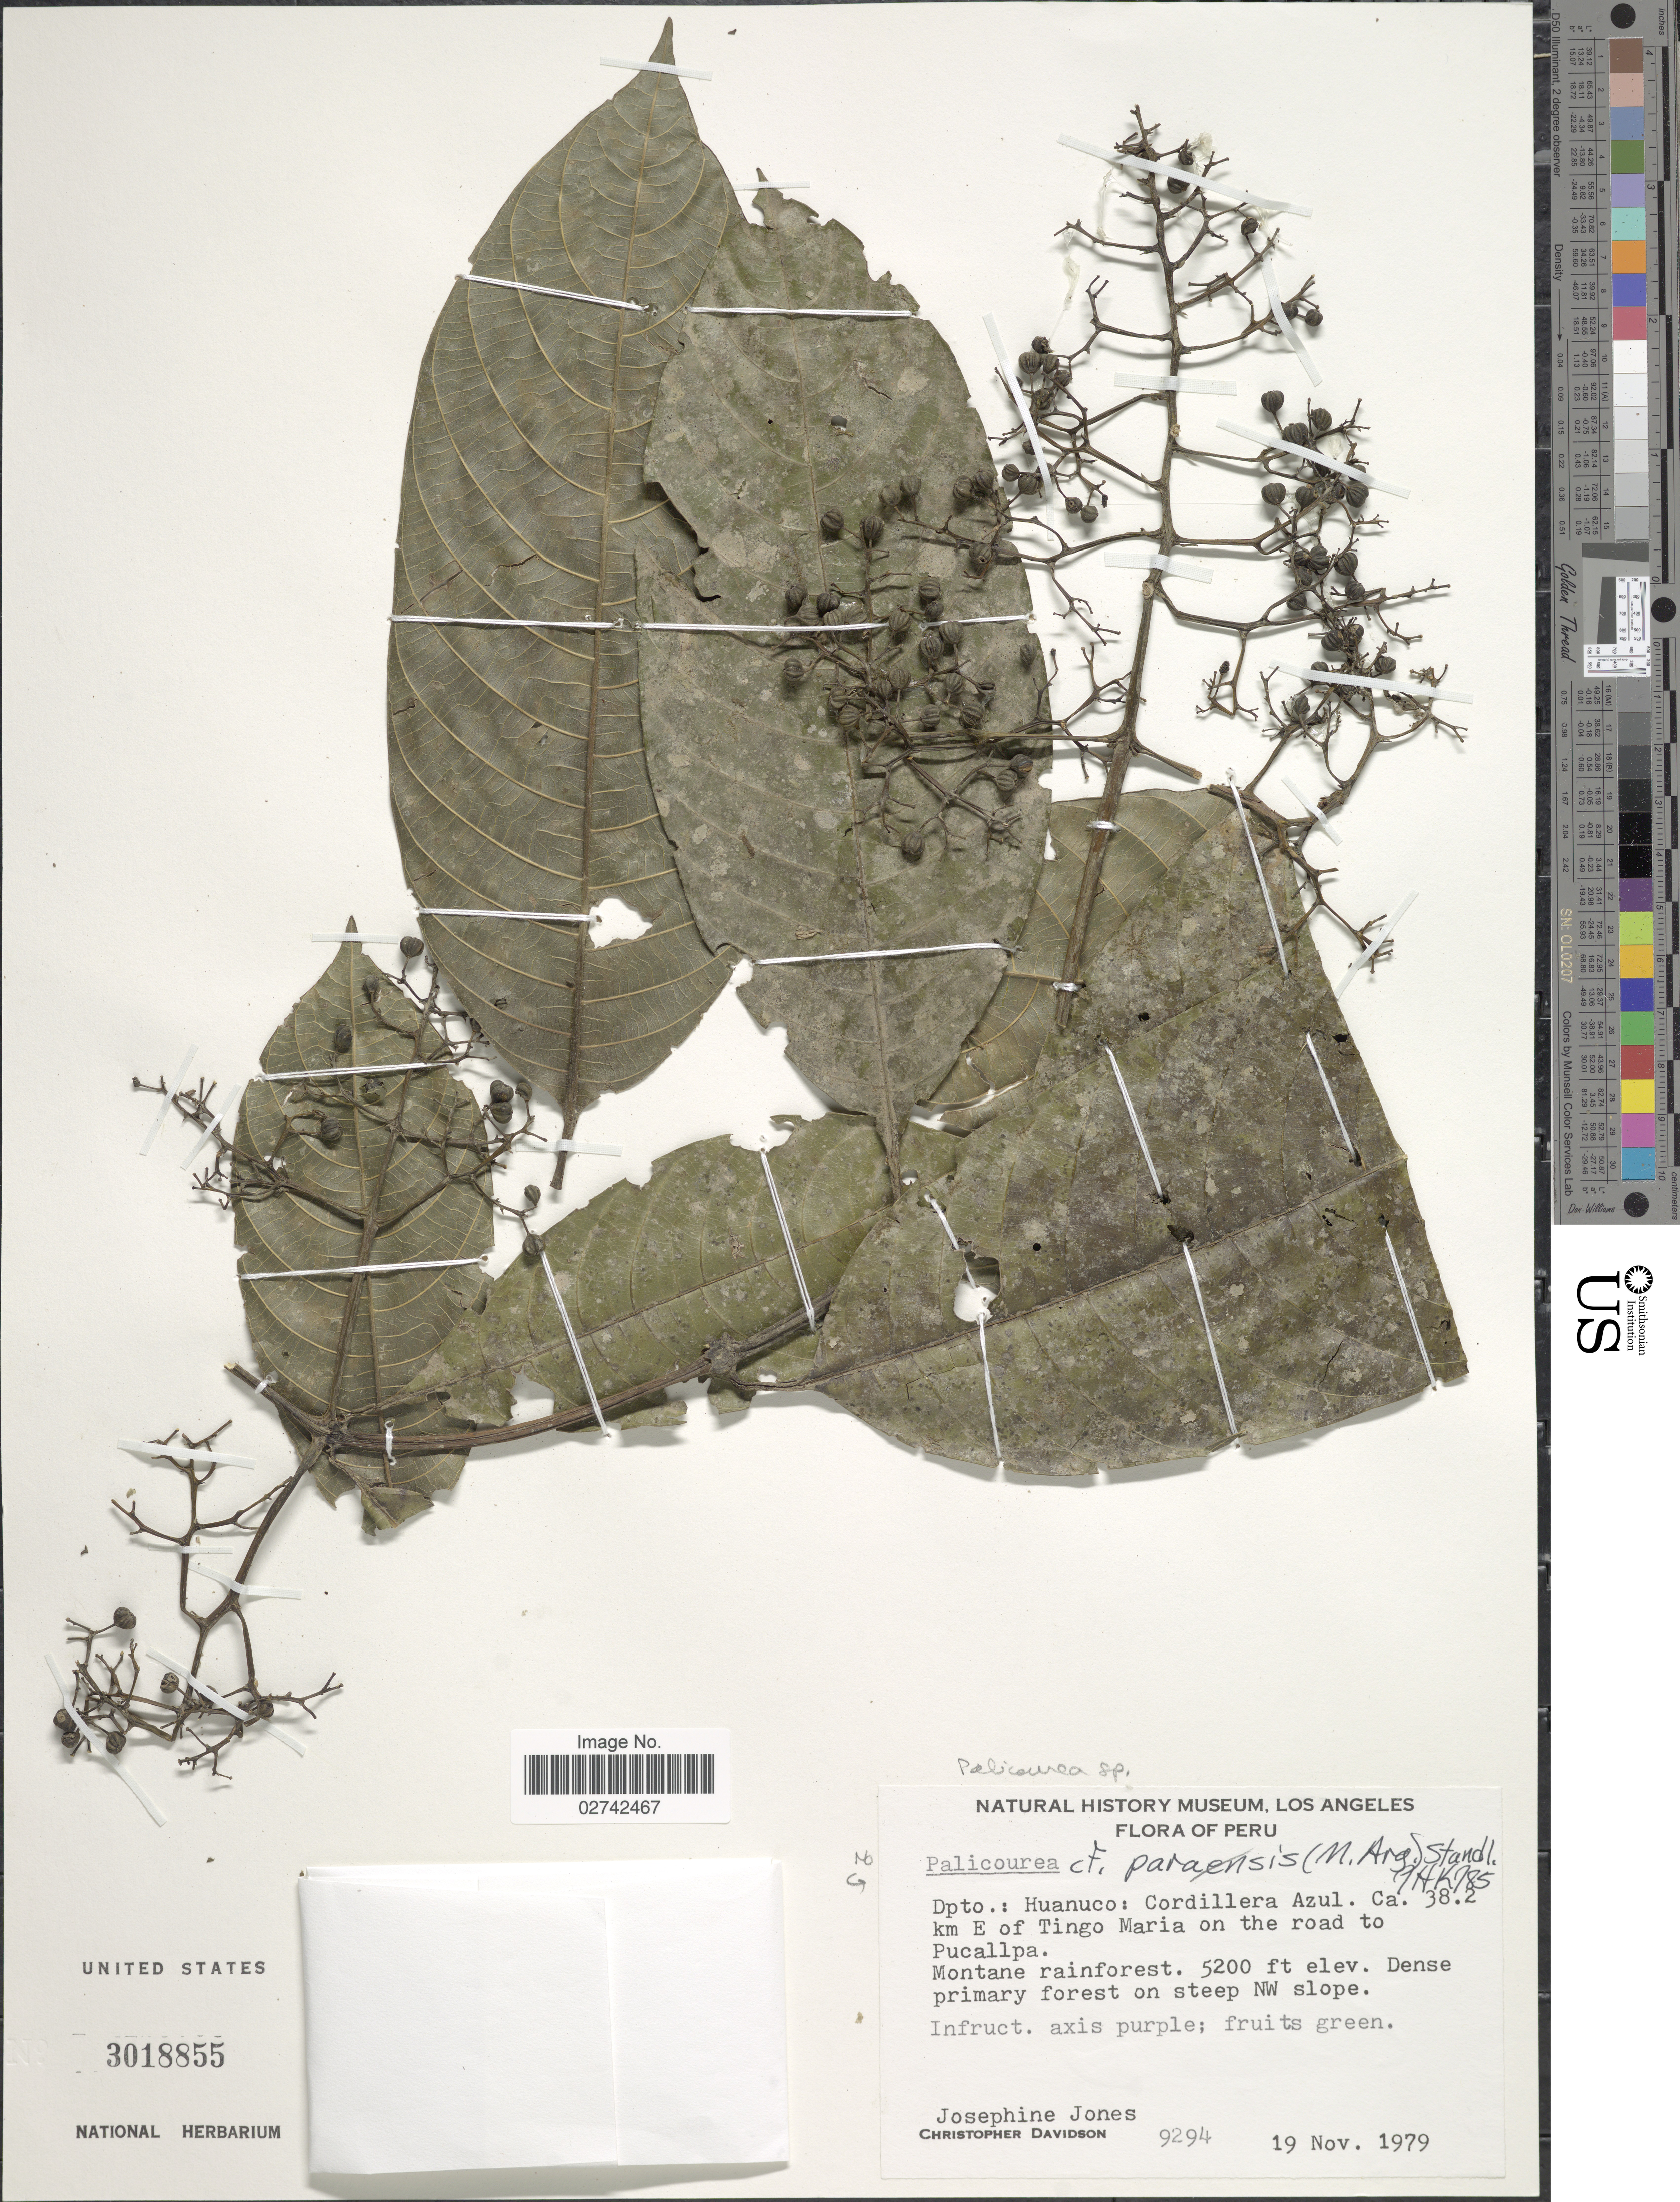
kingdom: Plantae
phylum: Tracheophyta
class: Magnoliopsida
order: Gentianales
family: Rubiaceae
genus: Palicourea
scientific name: Palicourea sp.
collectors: J. Jones & C. Davidson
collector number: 9294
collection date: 1979-11-19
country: Peru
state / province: Huánuco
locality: Cordillera Azul, Ca. 38.2 km E of Tingo Maria on the road to Pucallpa, dense primary forest on steep NW slope.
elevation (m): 1585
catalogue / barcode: US 3018855